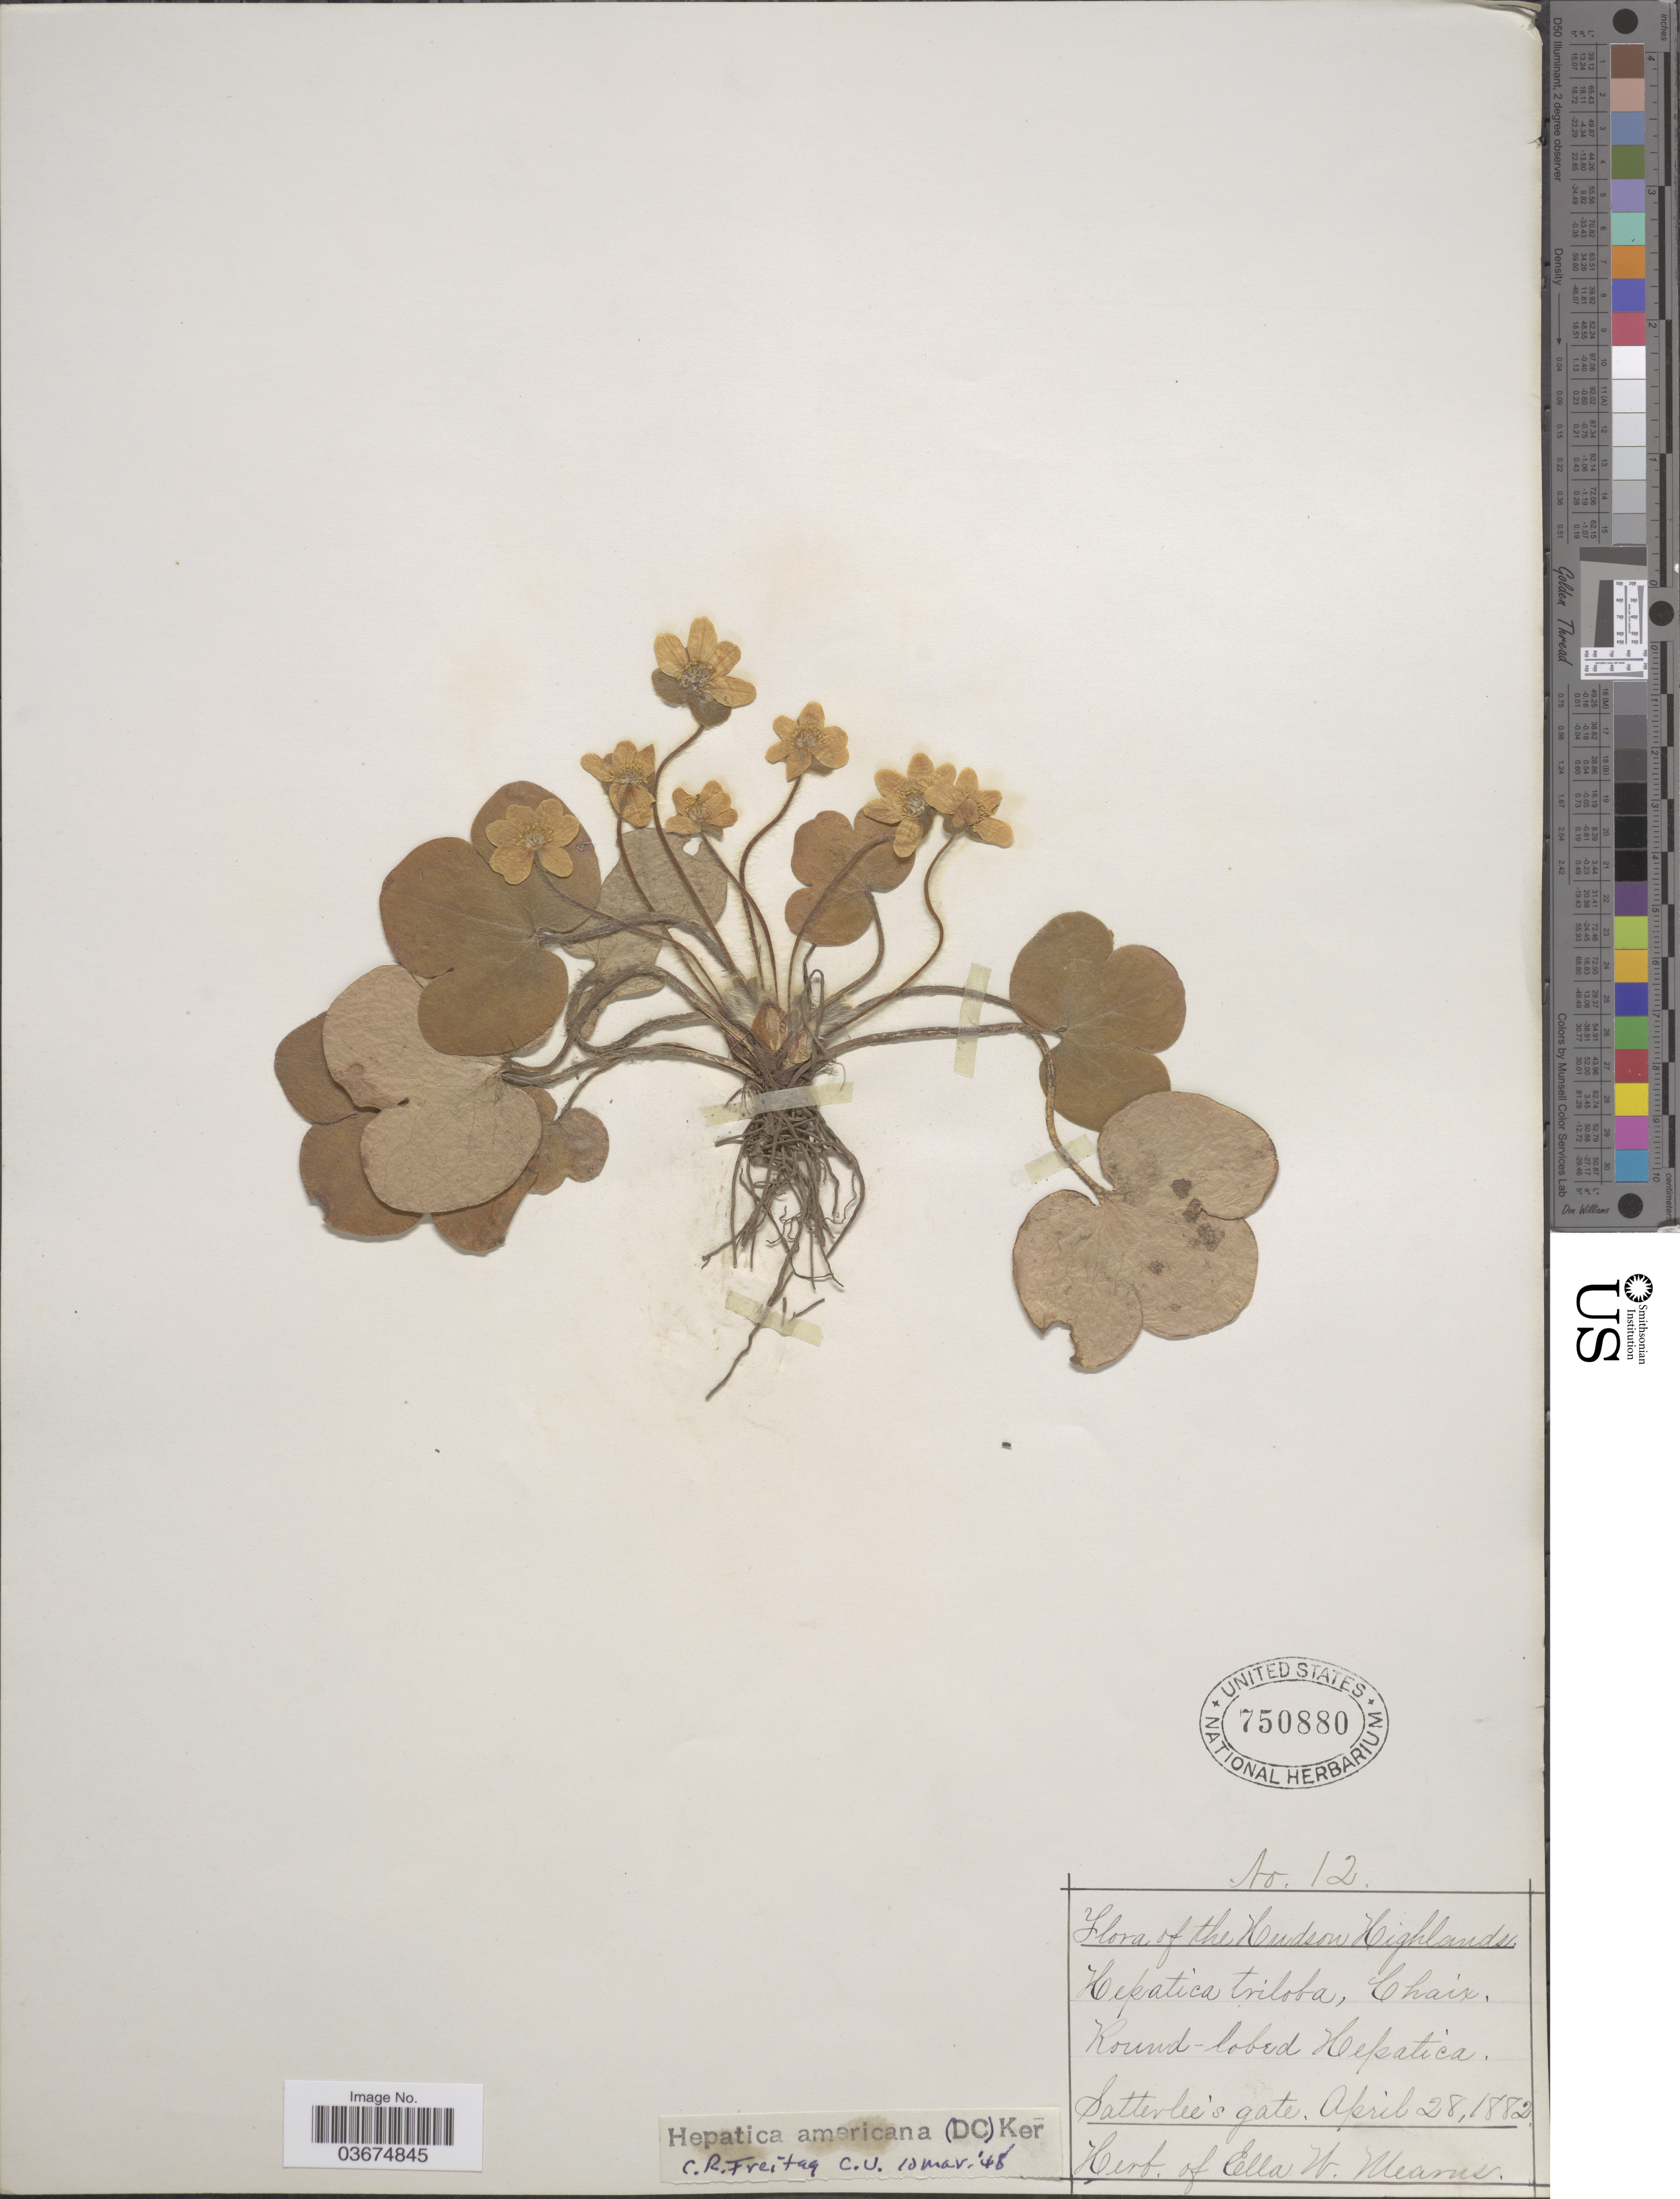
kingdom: Plantae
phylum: Tracheophyta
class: Magnoliopsida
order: Ranunculales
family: Ranunculaceae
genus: Hepatica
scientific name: Hepatica americana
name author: (DC.) Ker Gawl.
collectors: ex herb. Ella W. Mearns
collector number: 12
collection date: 1882-04-28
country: United States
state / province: New York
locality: Hudson Highlands. Satterlee's gate.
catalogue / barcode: US 750880